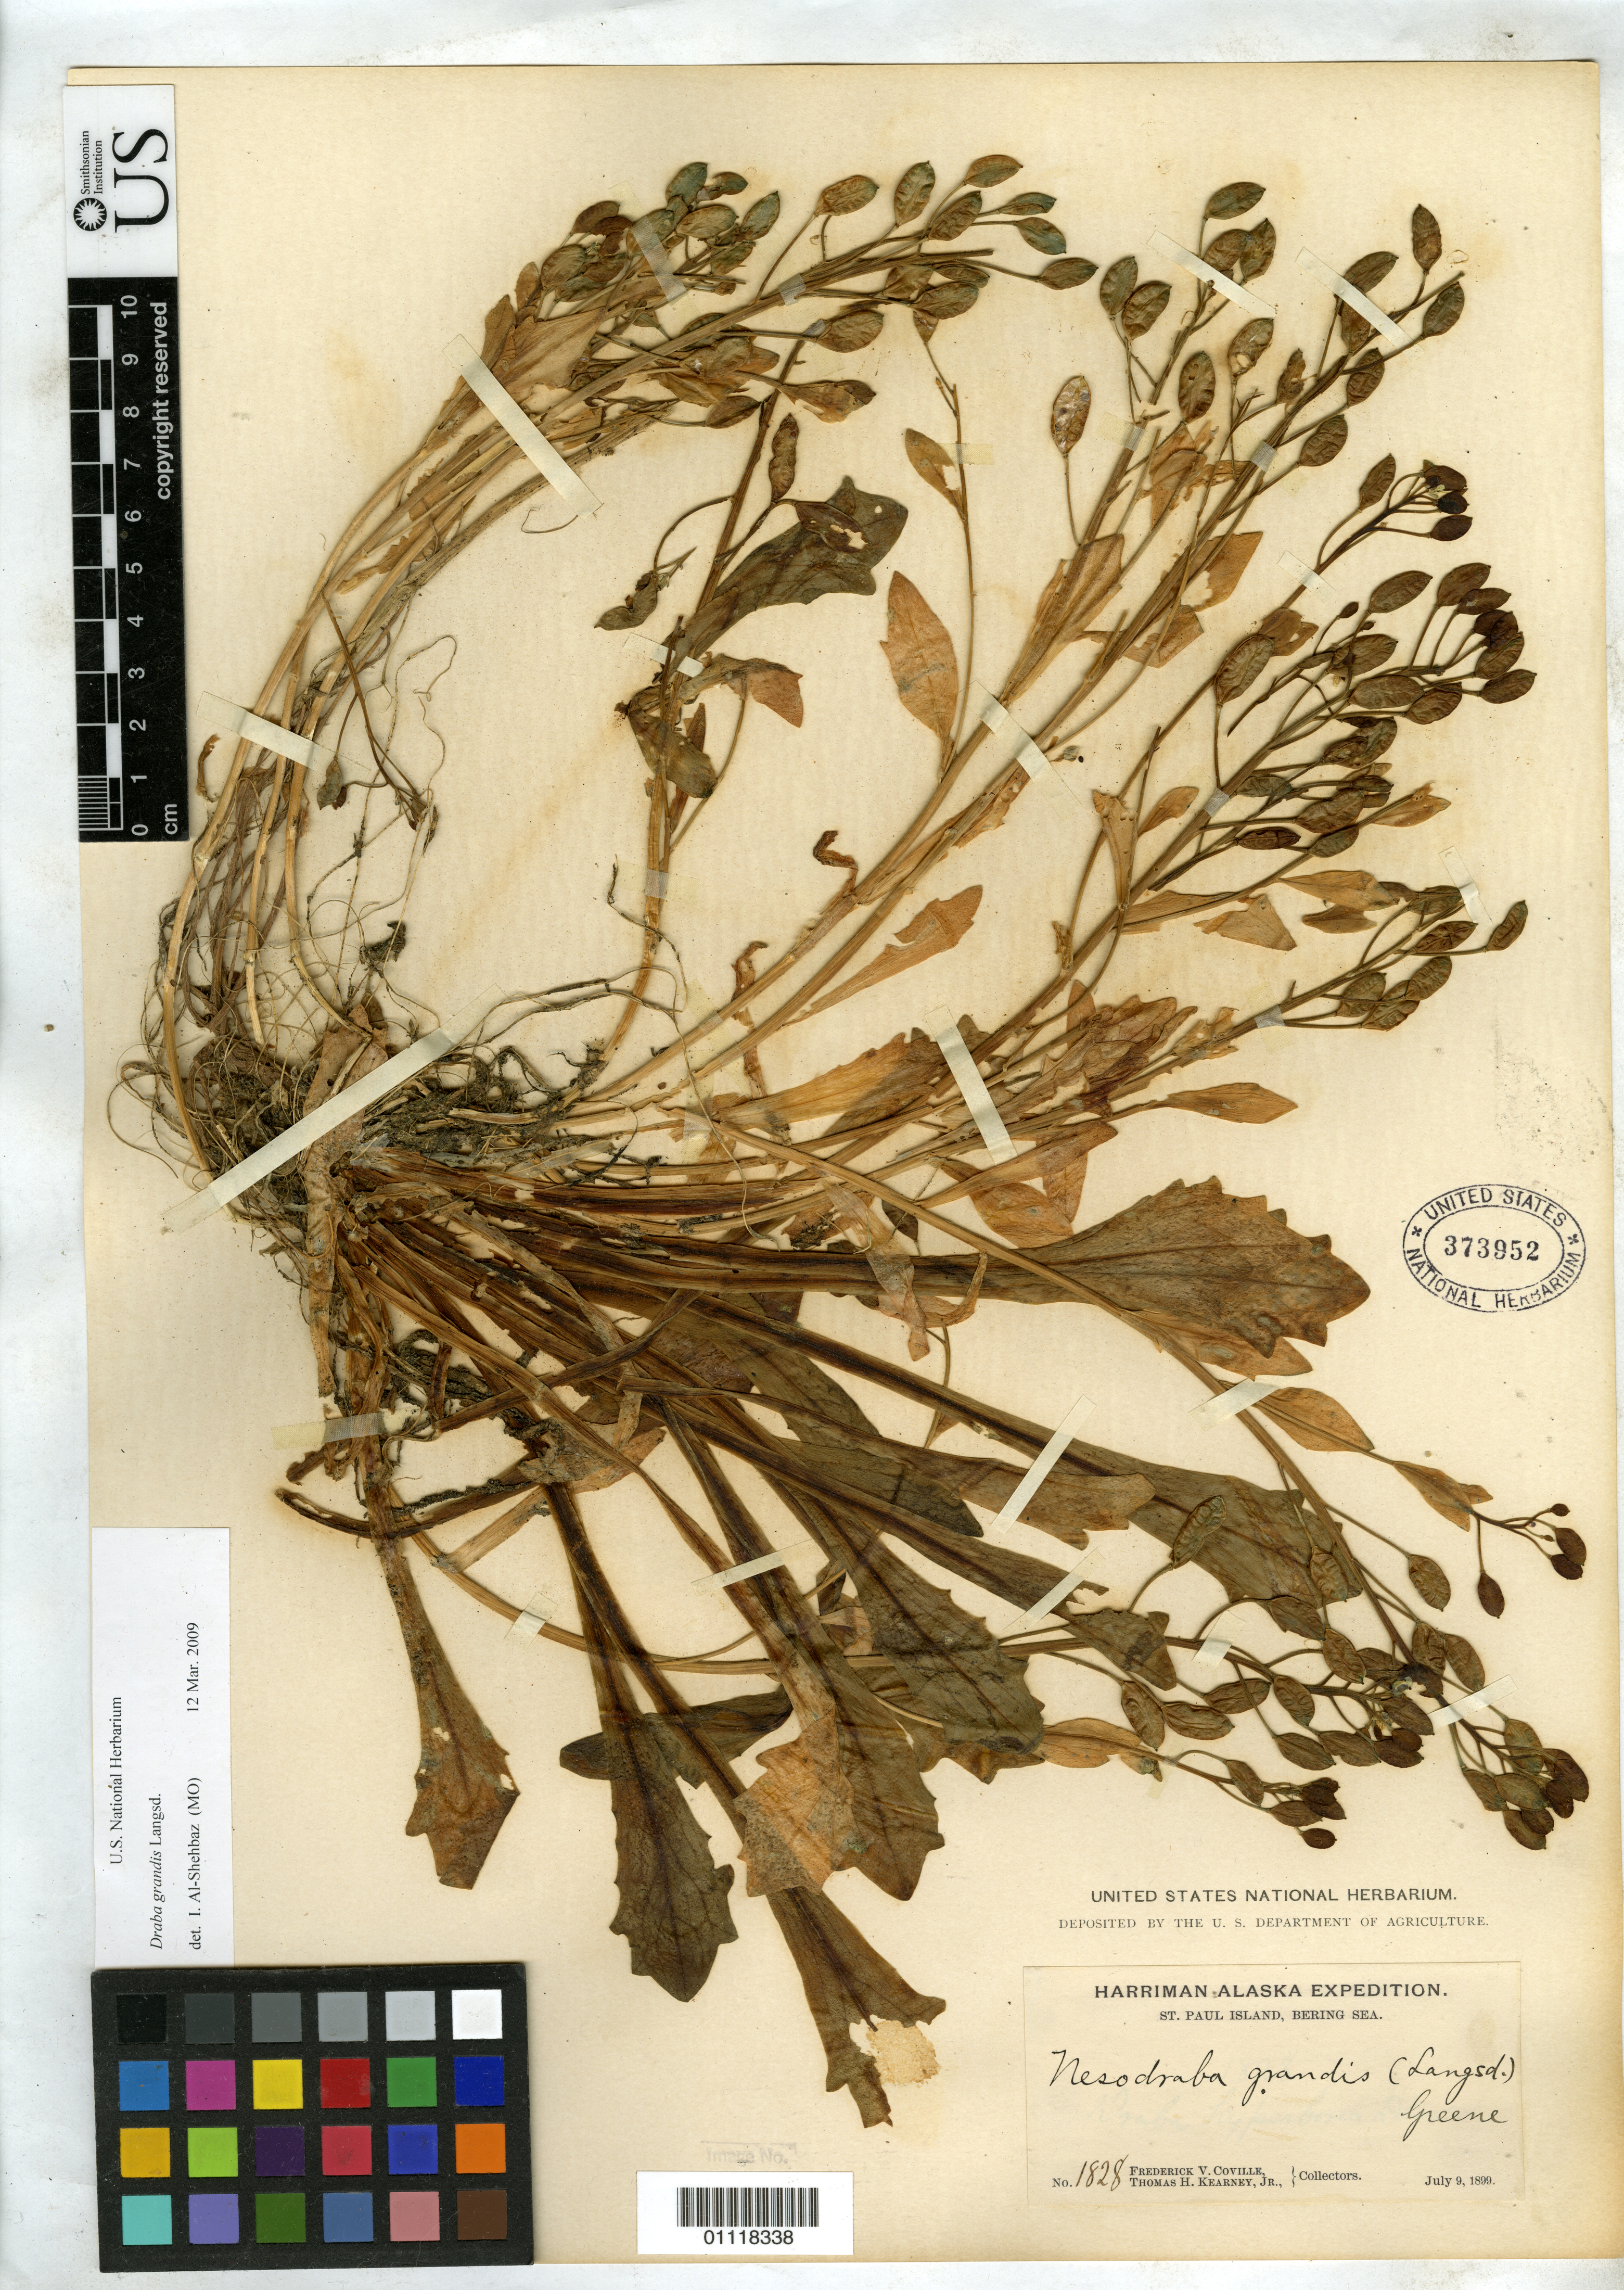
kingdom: Plantae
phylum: Tracheophyta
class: Magnoliopsida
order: Brassicales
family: Brassicaceae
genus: Draba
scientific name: Draba grandis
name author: Langsd. ex DC.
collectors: F. V. Coville & T. H. Kearney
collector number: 1828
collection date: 1899-07-09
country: United States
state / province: Alaska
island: St. Paul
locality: St. Paul Island, Bering Sea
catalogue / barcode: US 373952